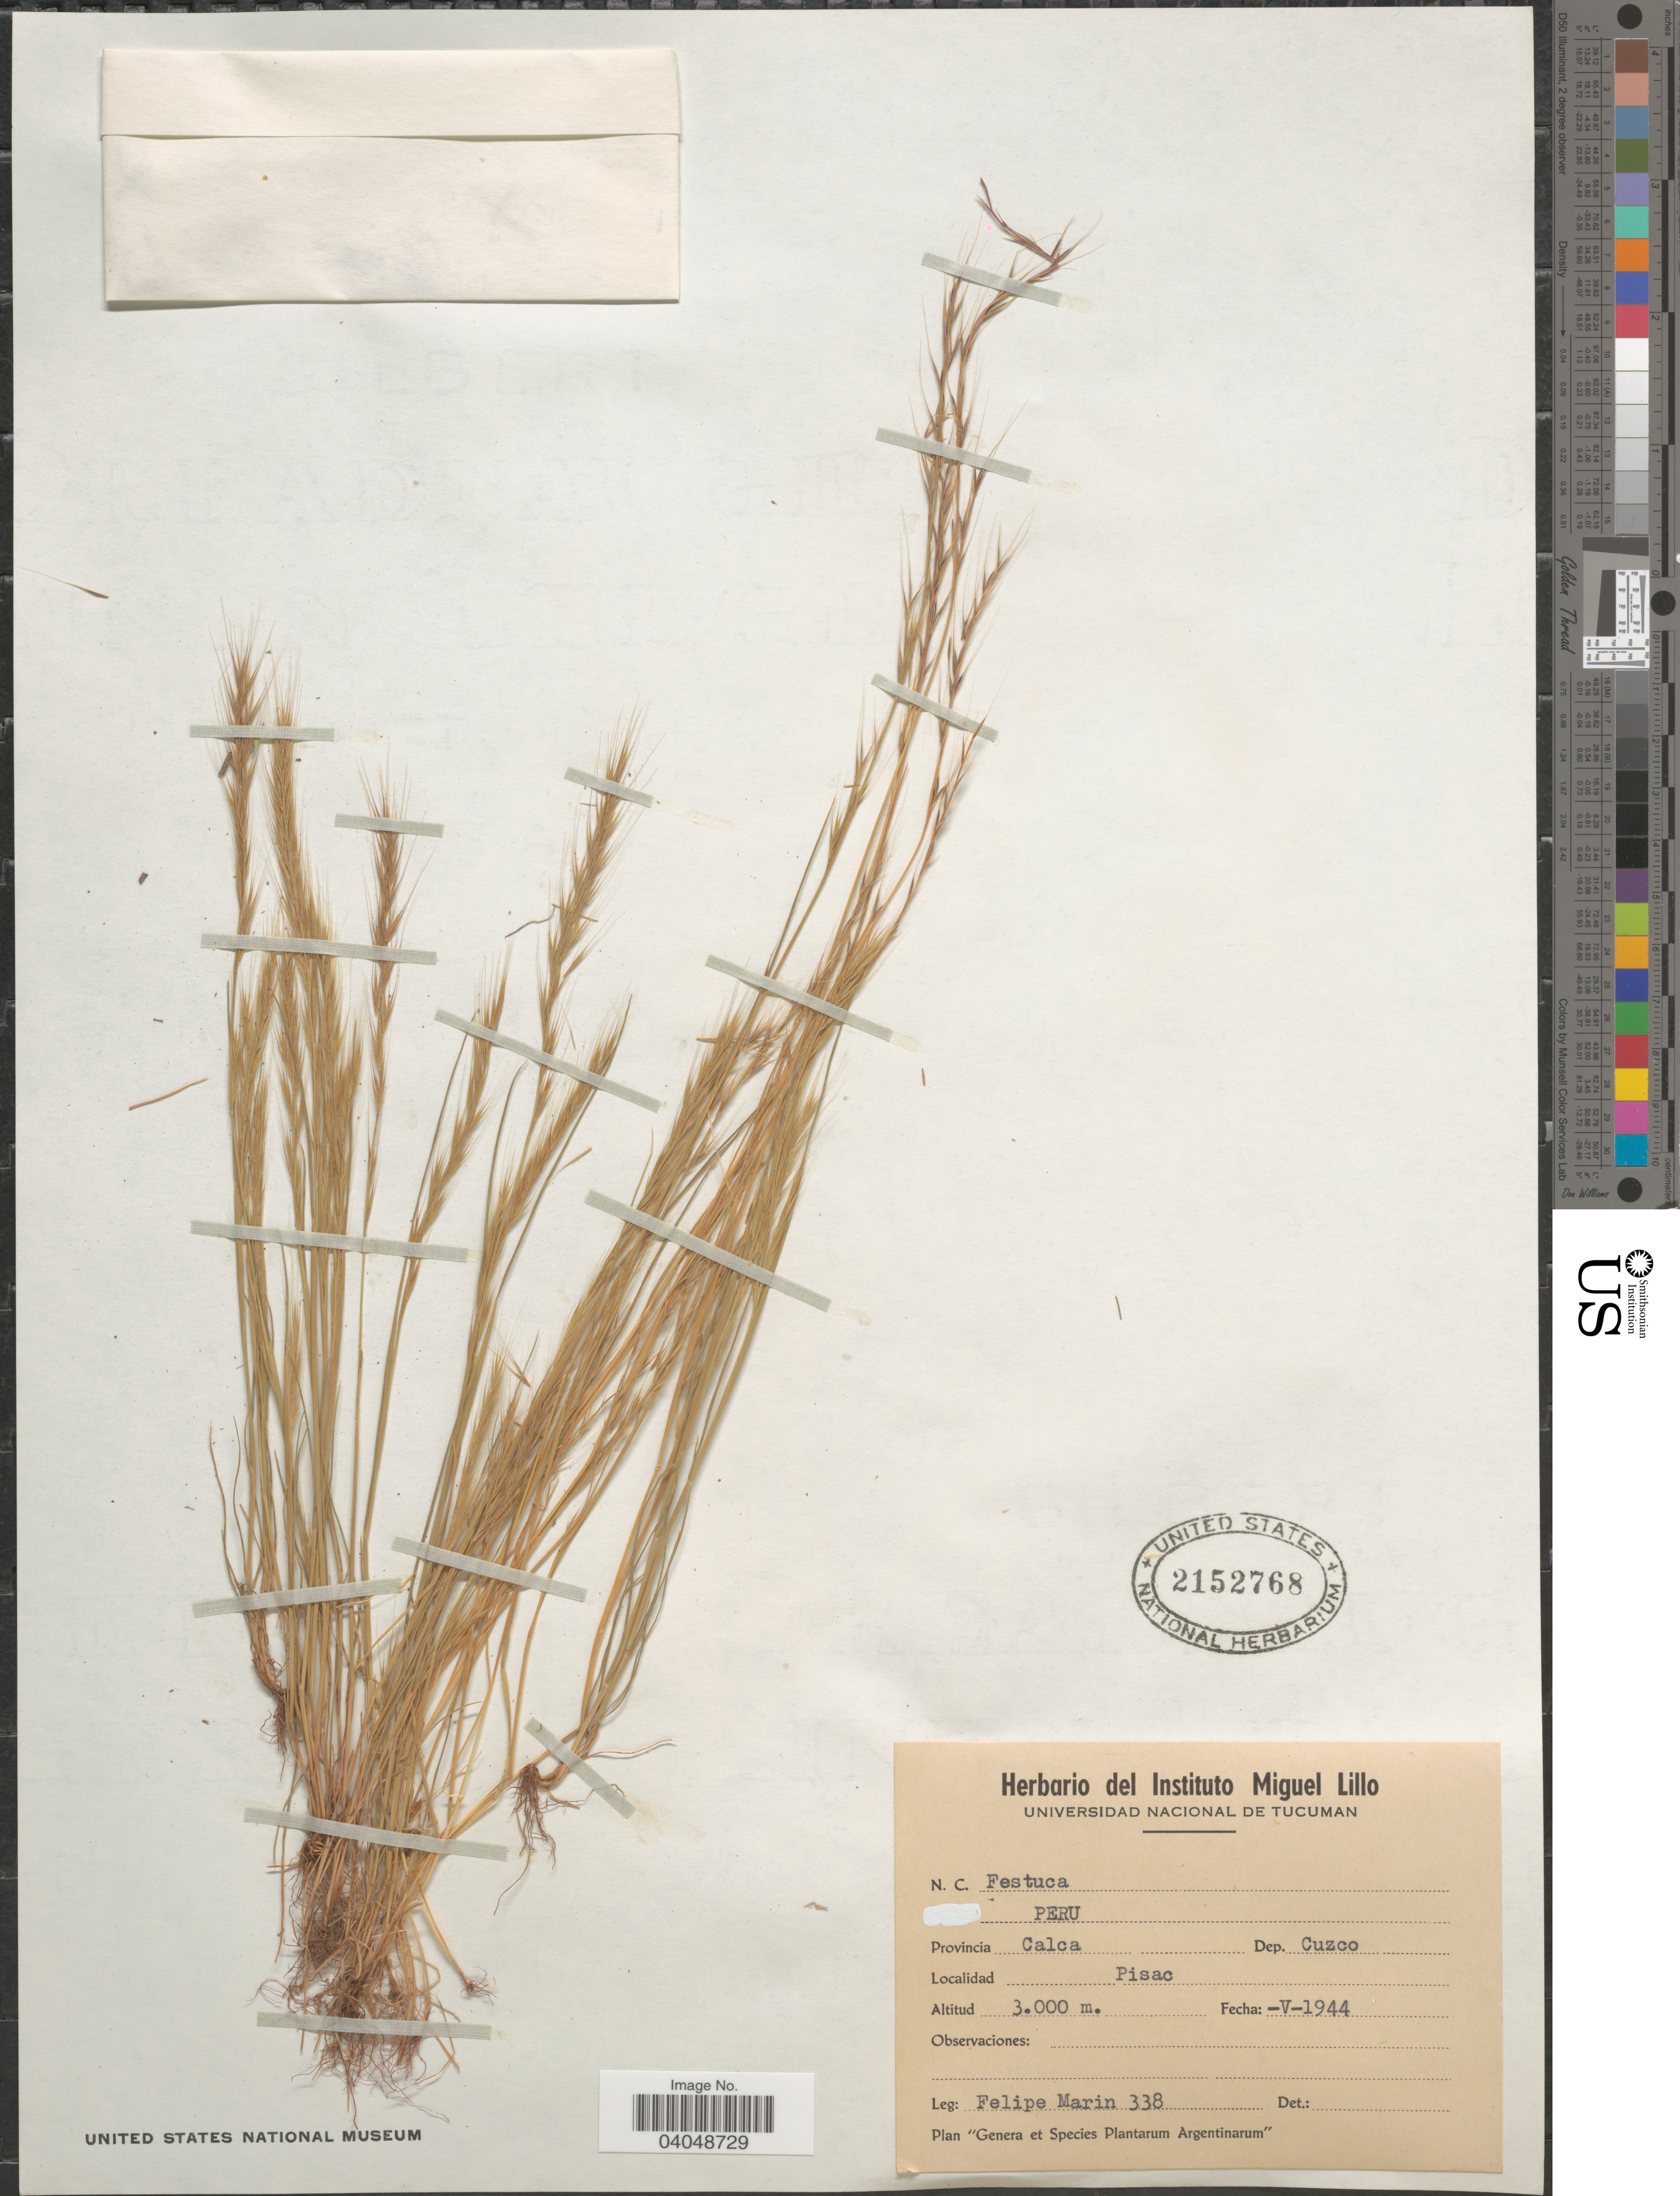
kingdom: Plantae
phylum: Tracheophyta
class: Liliopsida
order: Poales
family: Poaceae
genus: Festuca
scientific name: Festuca sp.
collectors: F. Marin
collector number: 338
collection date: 1944-05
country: Peru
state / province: Cusco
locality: Provincia Calca. Dep. Cuzco. Pisac.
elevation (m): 3000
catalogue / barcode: US 2152768